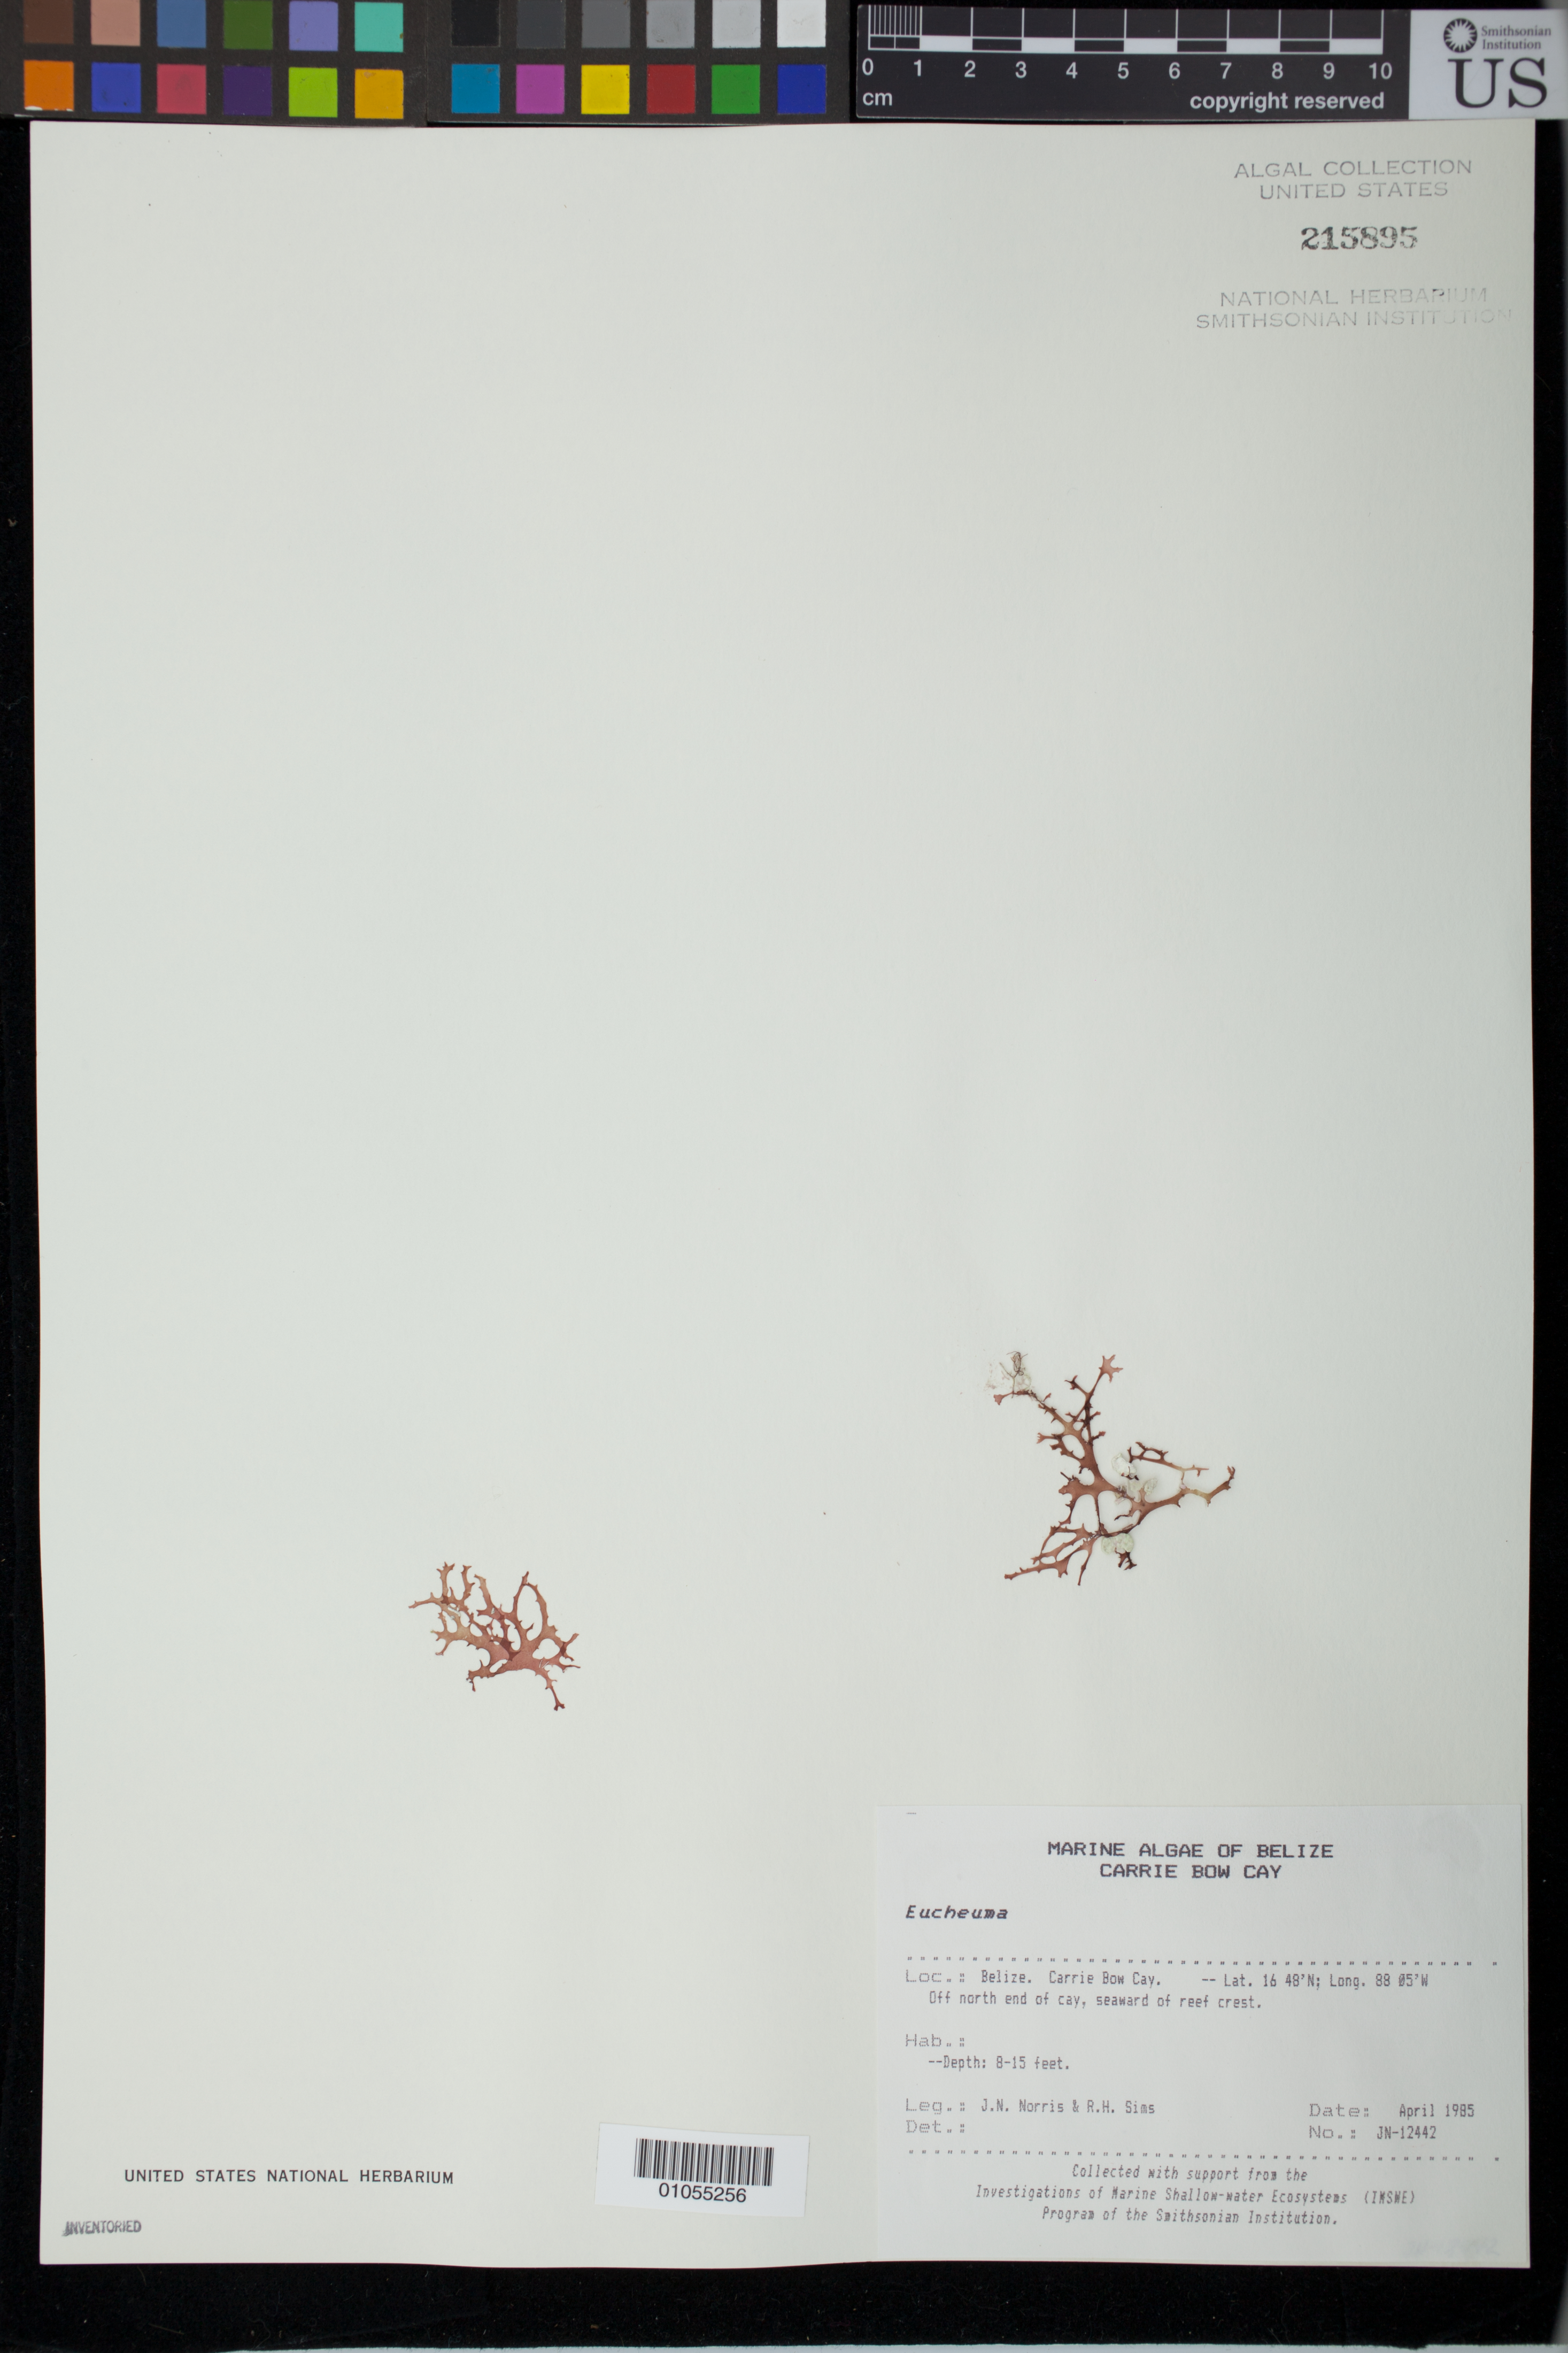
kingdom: Plantae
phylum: Rhodophyta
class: Florideophyceae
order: Gigartinales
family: Solieriaceae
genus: Eucheuma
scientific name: Eucheuma sp.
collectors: J. N. Norris & R. H. Sims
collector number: JN-12442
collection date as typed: Apr 1985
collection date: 1985-04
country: Belize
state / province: Stann Creek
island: Carrie Bow Cay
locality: Off north end of cay, seaward of reef crest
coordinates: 16 48'N, 88 05'W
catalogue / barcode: US 215895